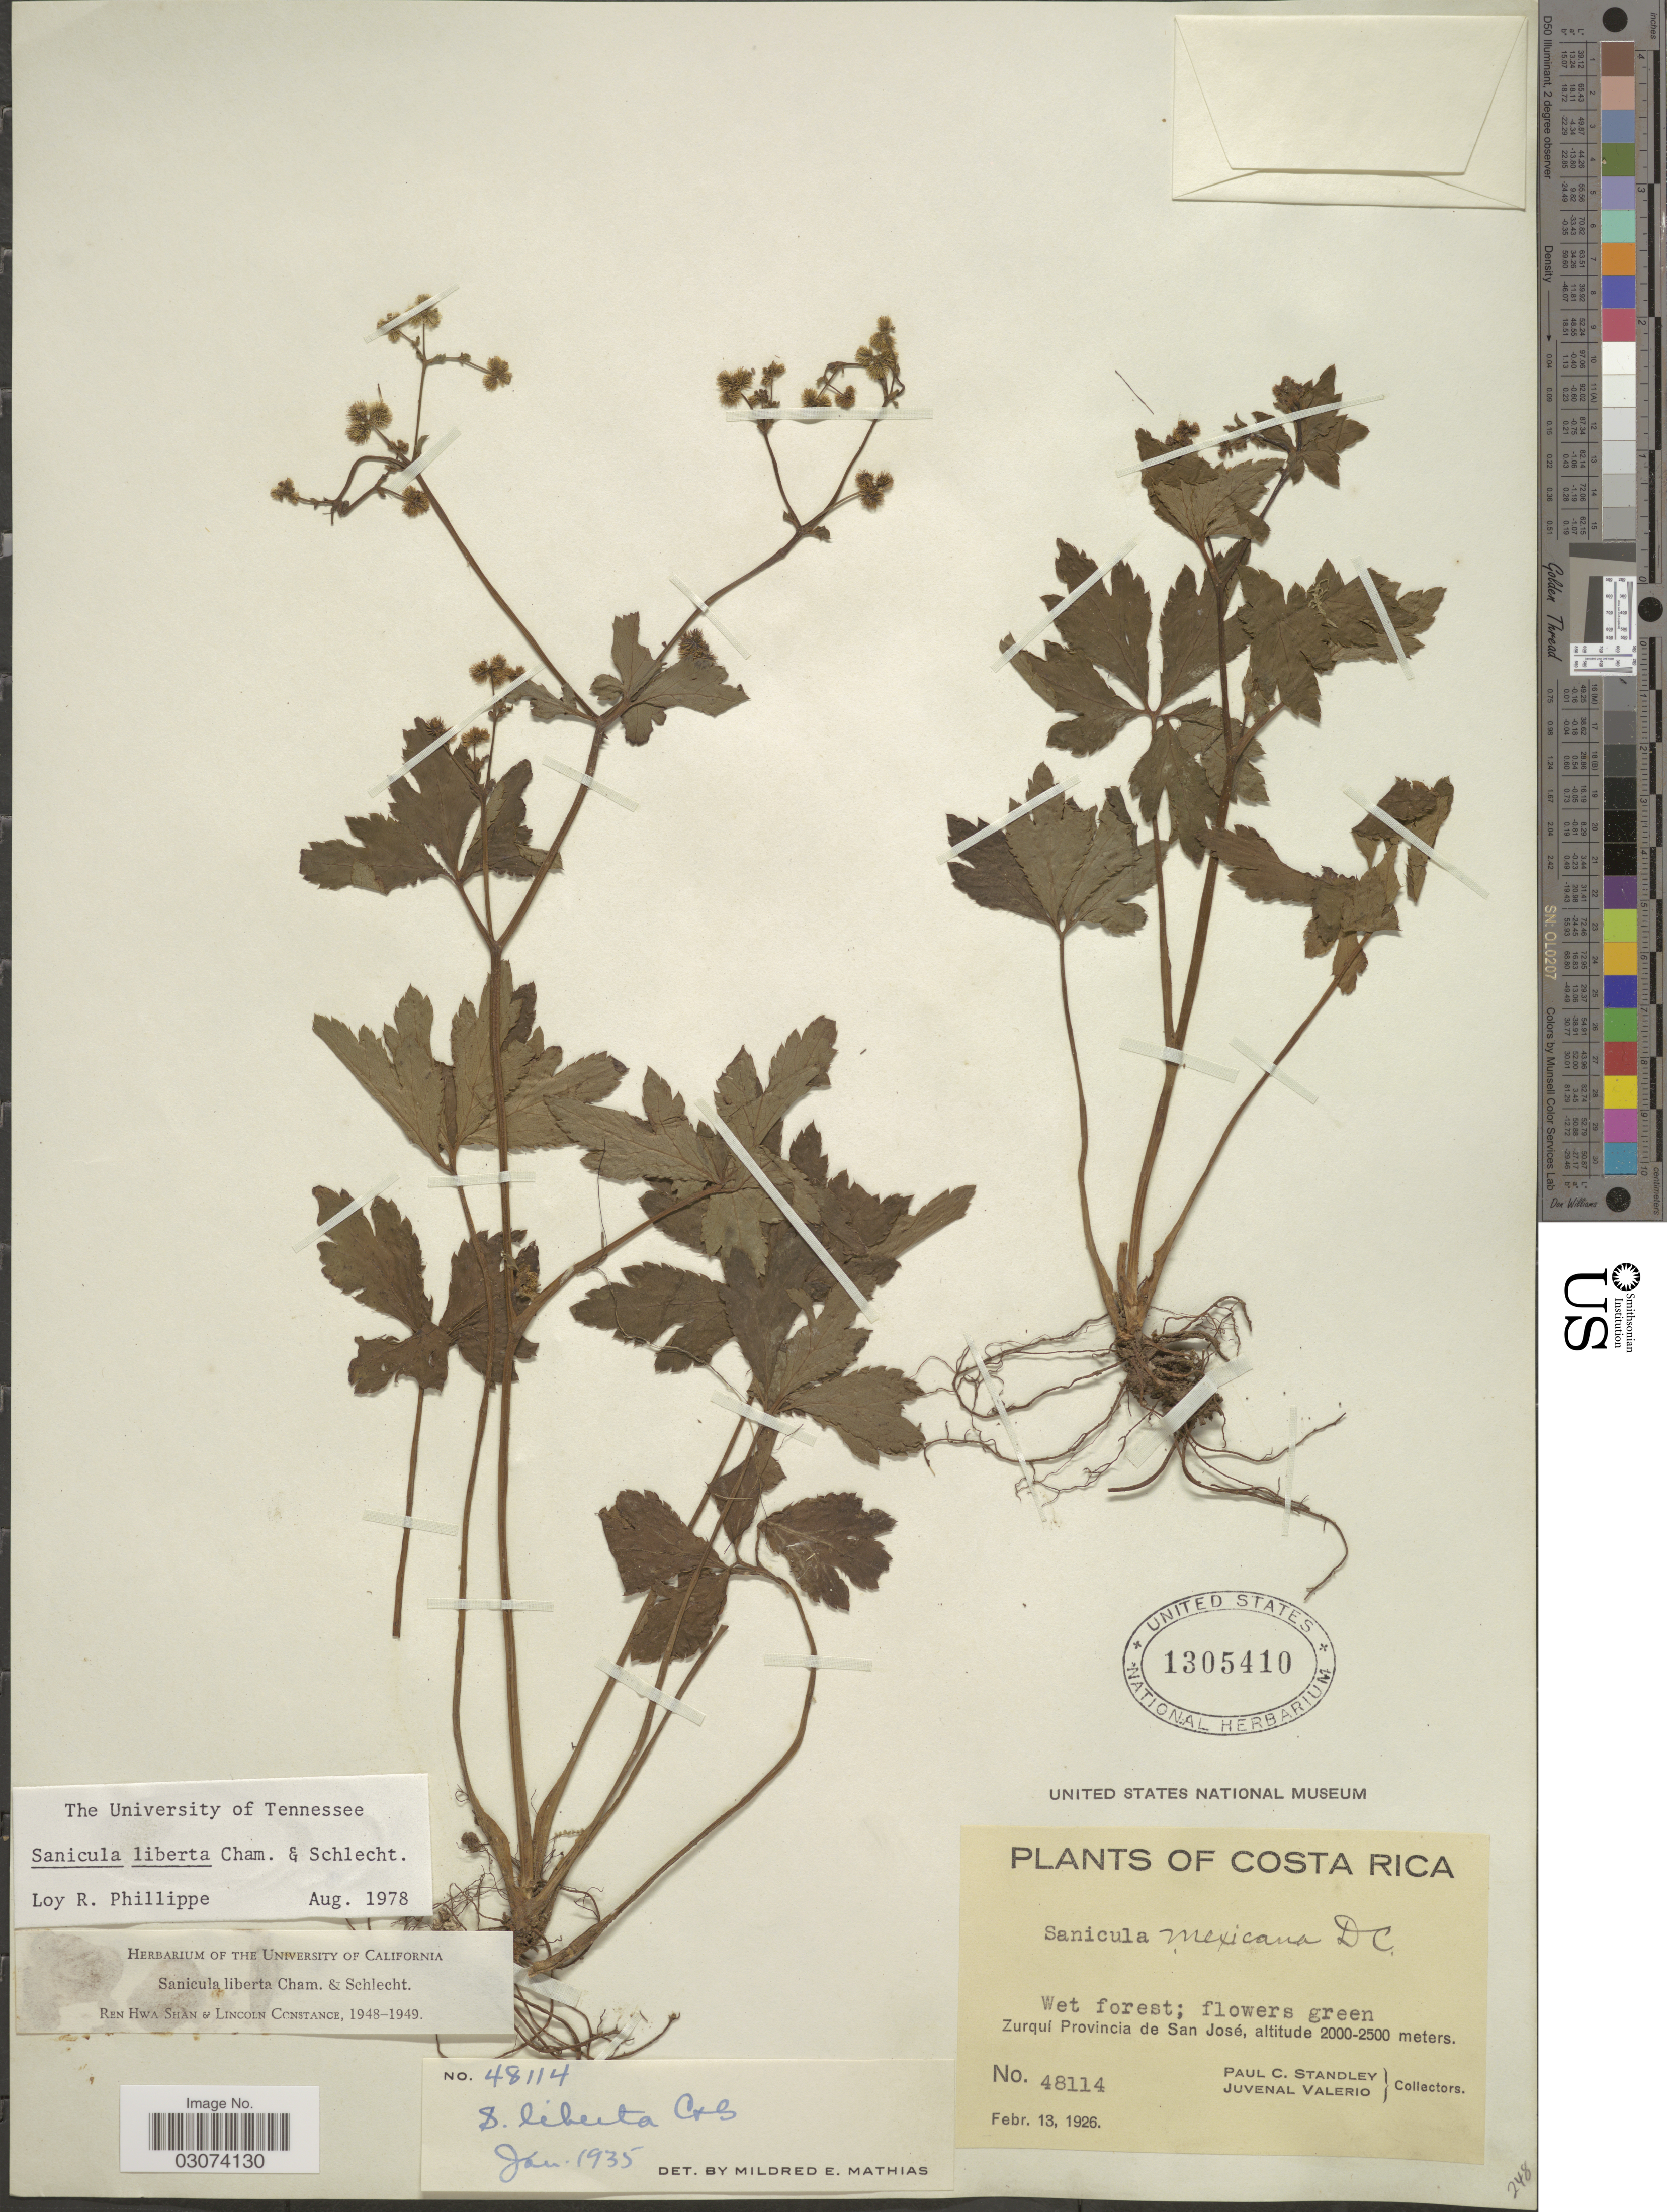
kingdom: Plantae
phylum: Tracheophyta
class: Magnoliopsida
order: Apiales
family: Apiaceae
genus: Sanicula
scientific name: Sanicula liberta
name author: Cham. & Schltdl.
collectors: P. C. Standley & J. Valerio R.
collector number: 48114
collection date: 1926-02-13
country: Costa Rica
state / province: San José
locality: Zurquí.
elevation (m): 2000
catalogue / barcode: US 1305410